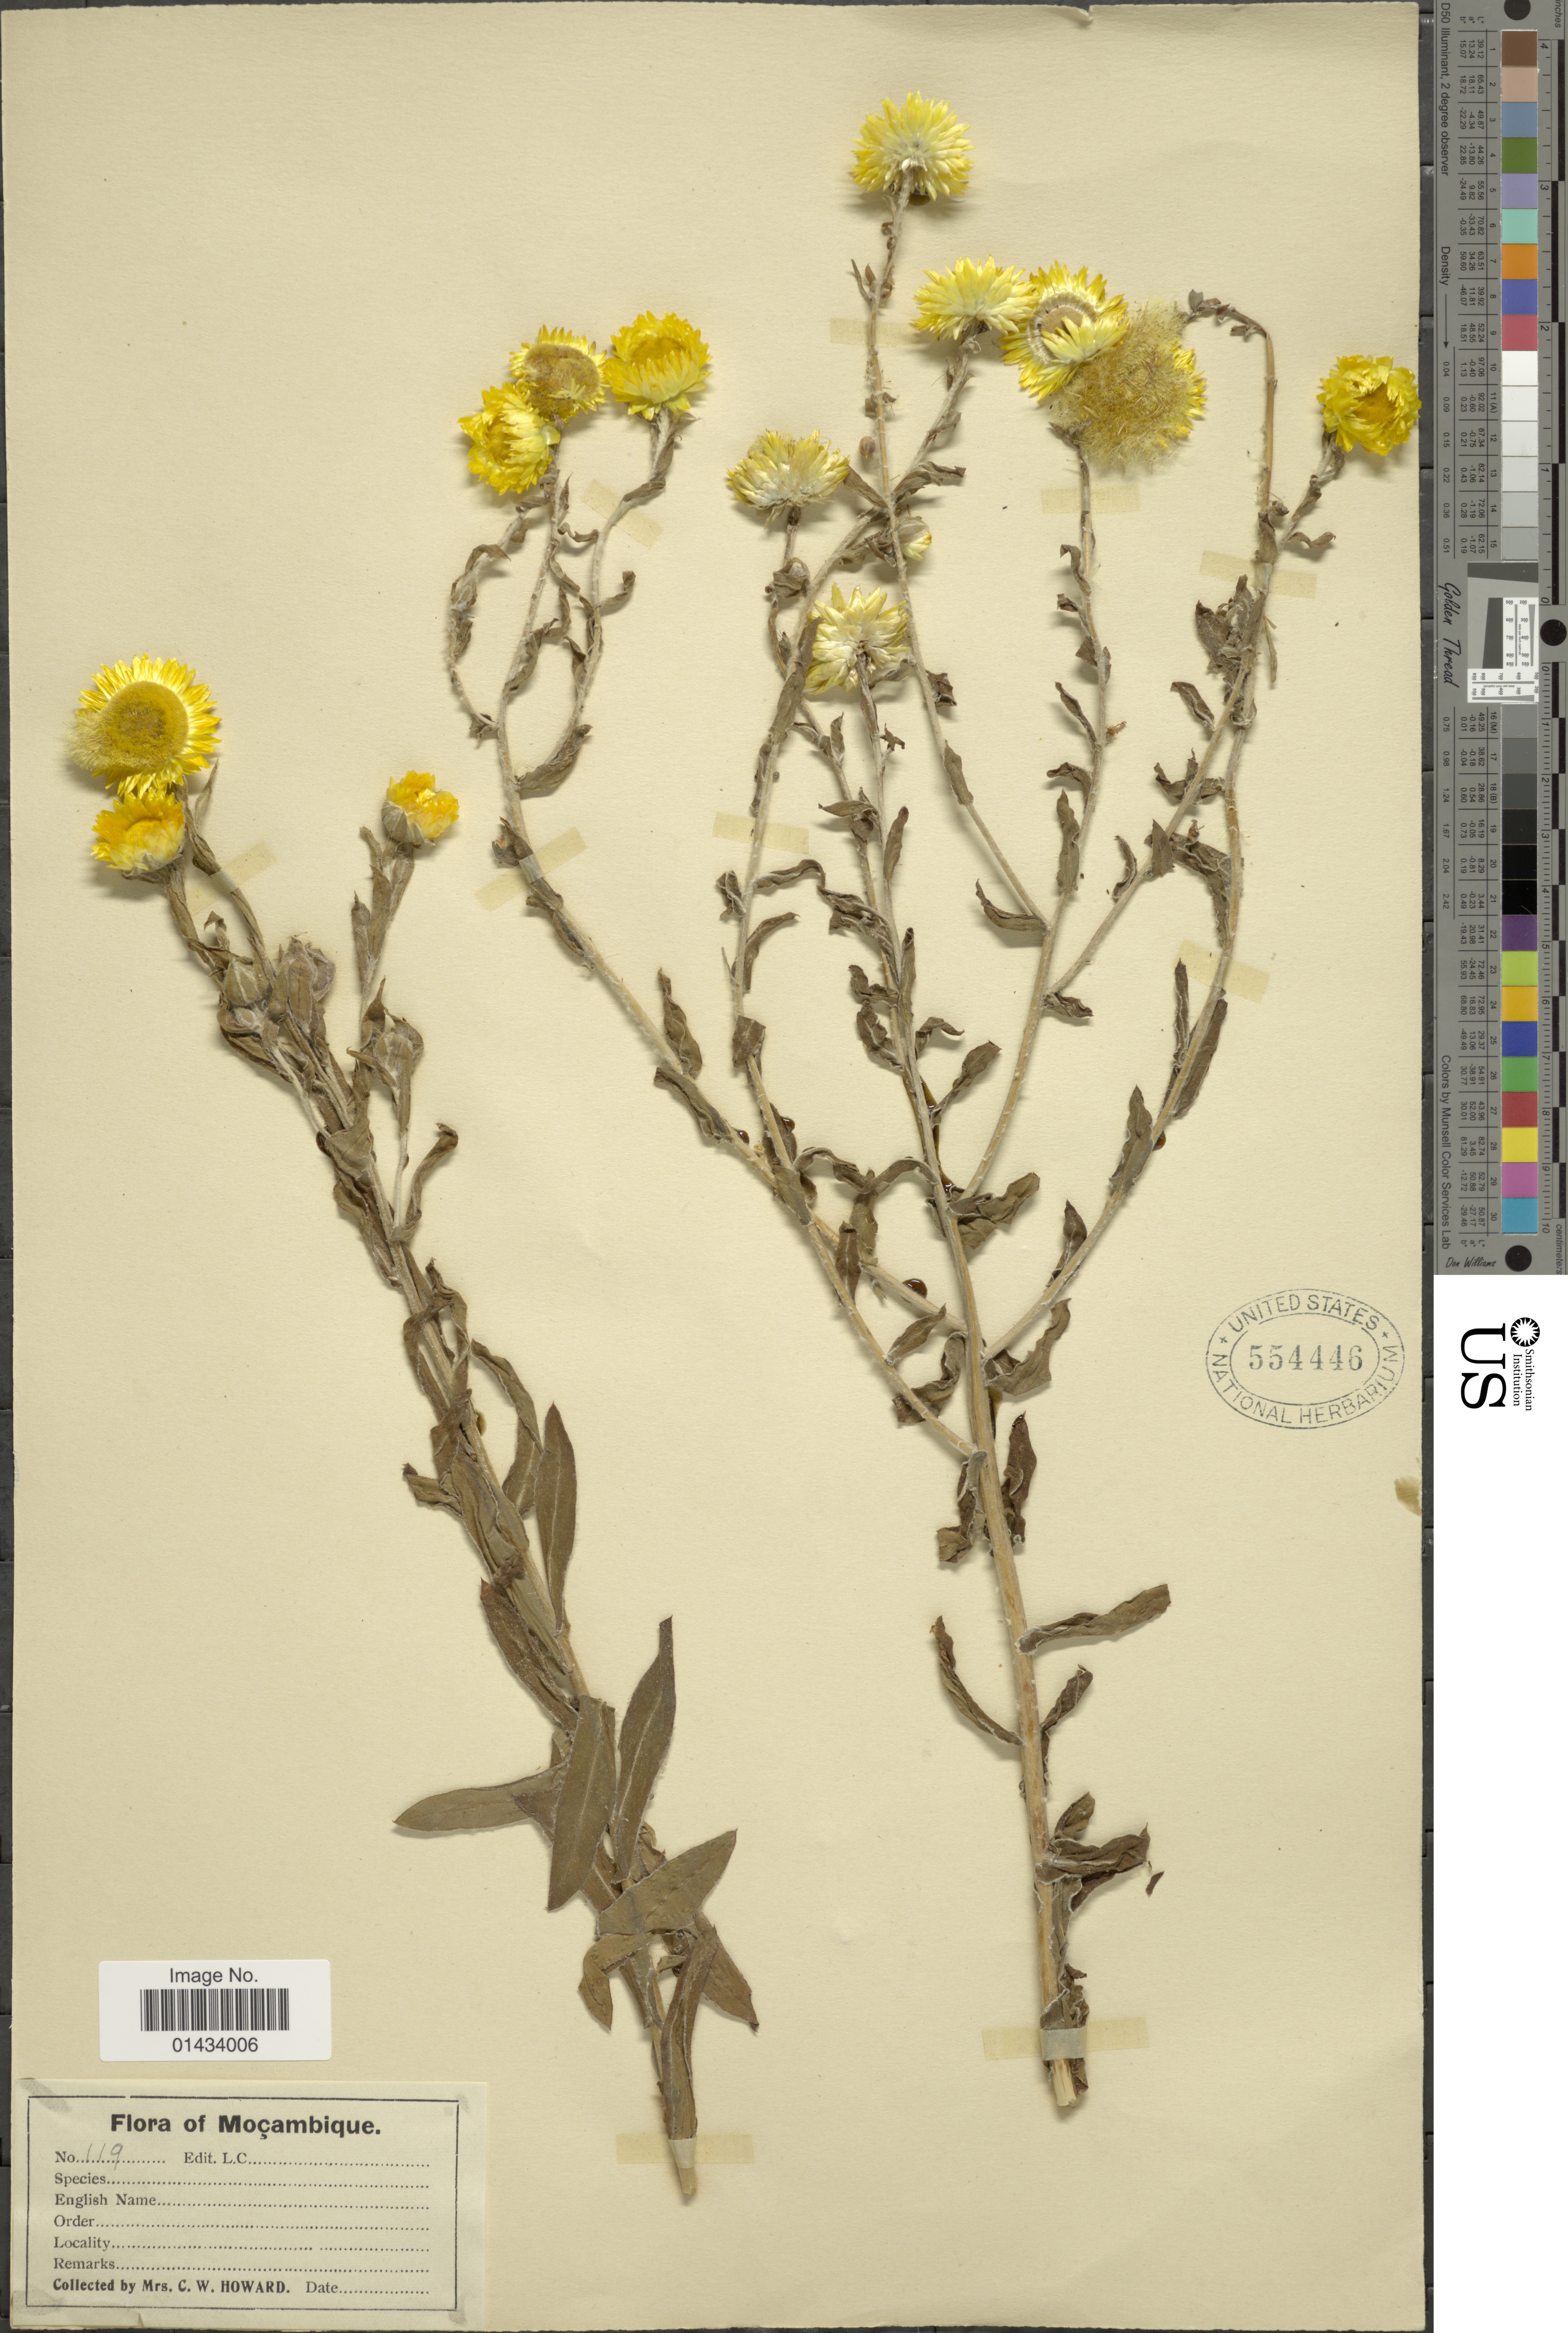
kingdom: Plantae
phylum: Tracheophyta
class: Magnoliopsida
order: Asterales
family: Asteraceae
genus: Helichrysum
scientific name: Helichrysum sp.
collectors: C. W. Howard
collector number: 119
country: Mozambique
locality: Moçambique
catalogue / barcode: US 554446